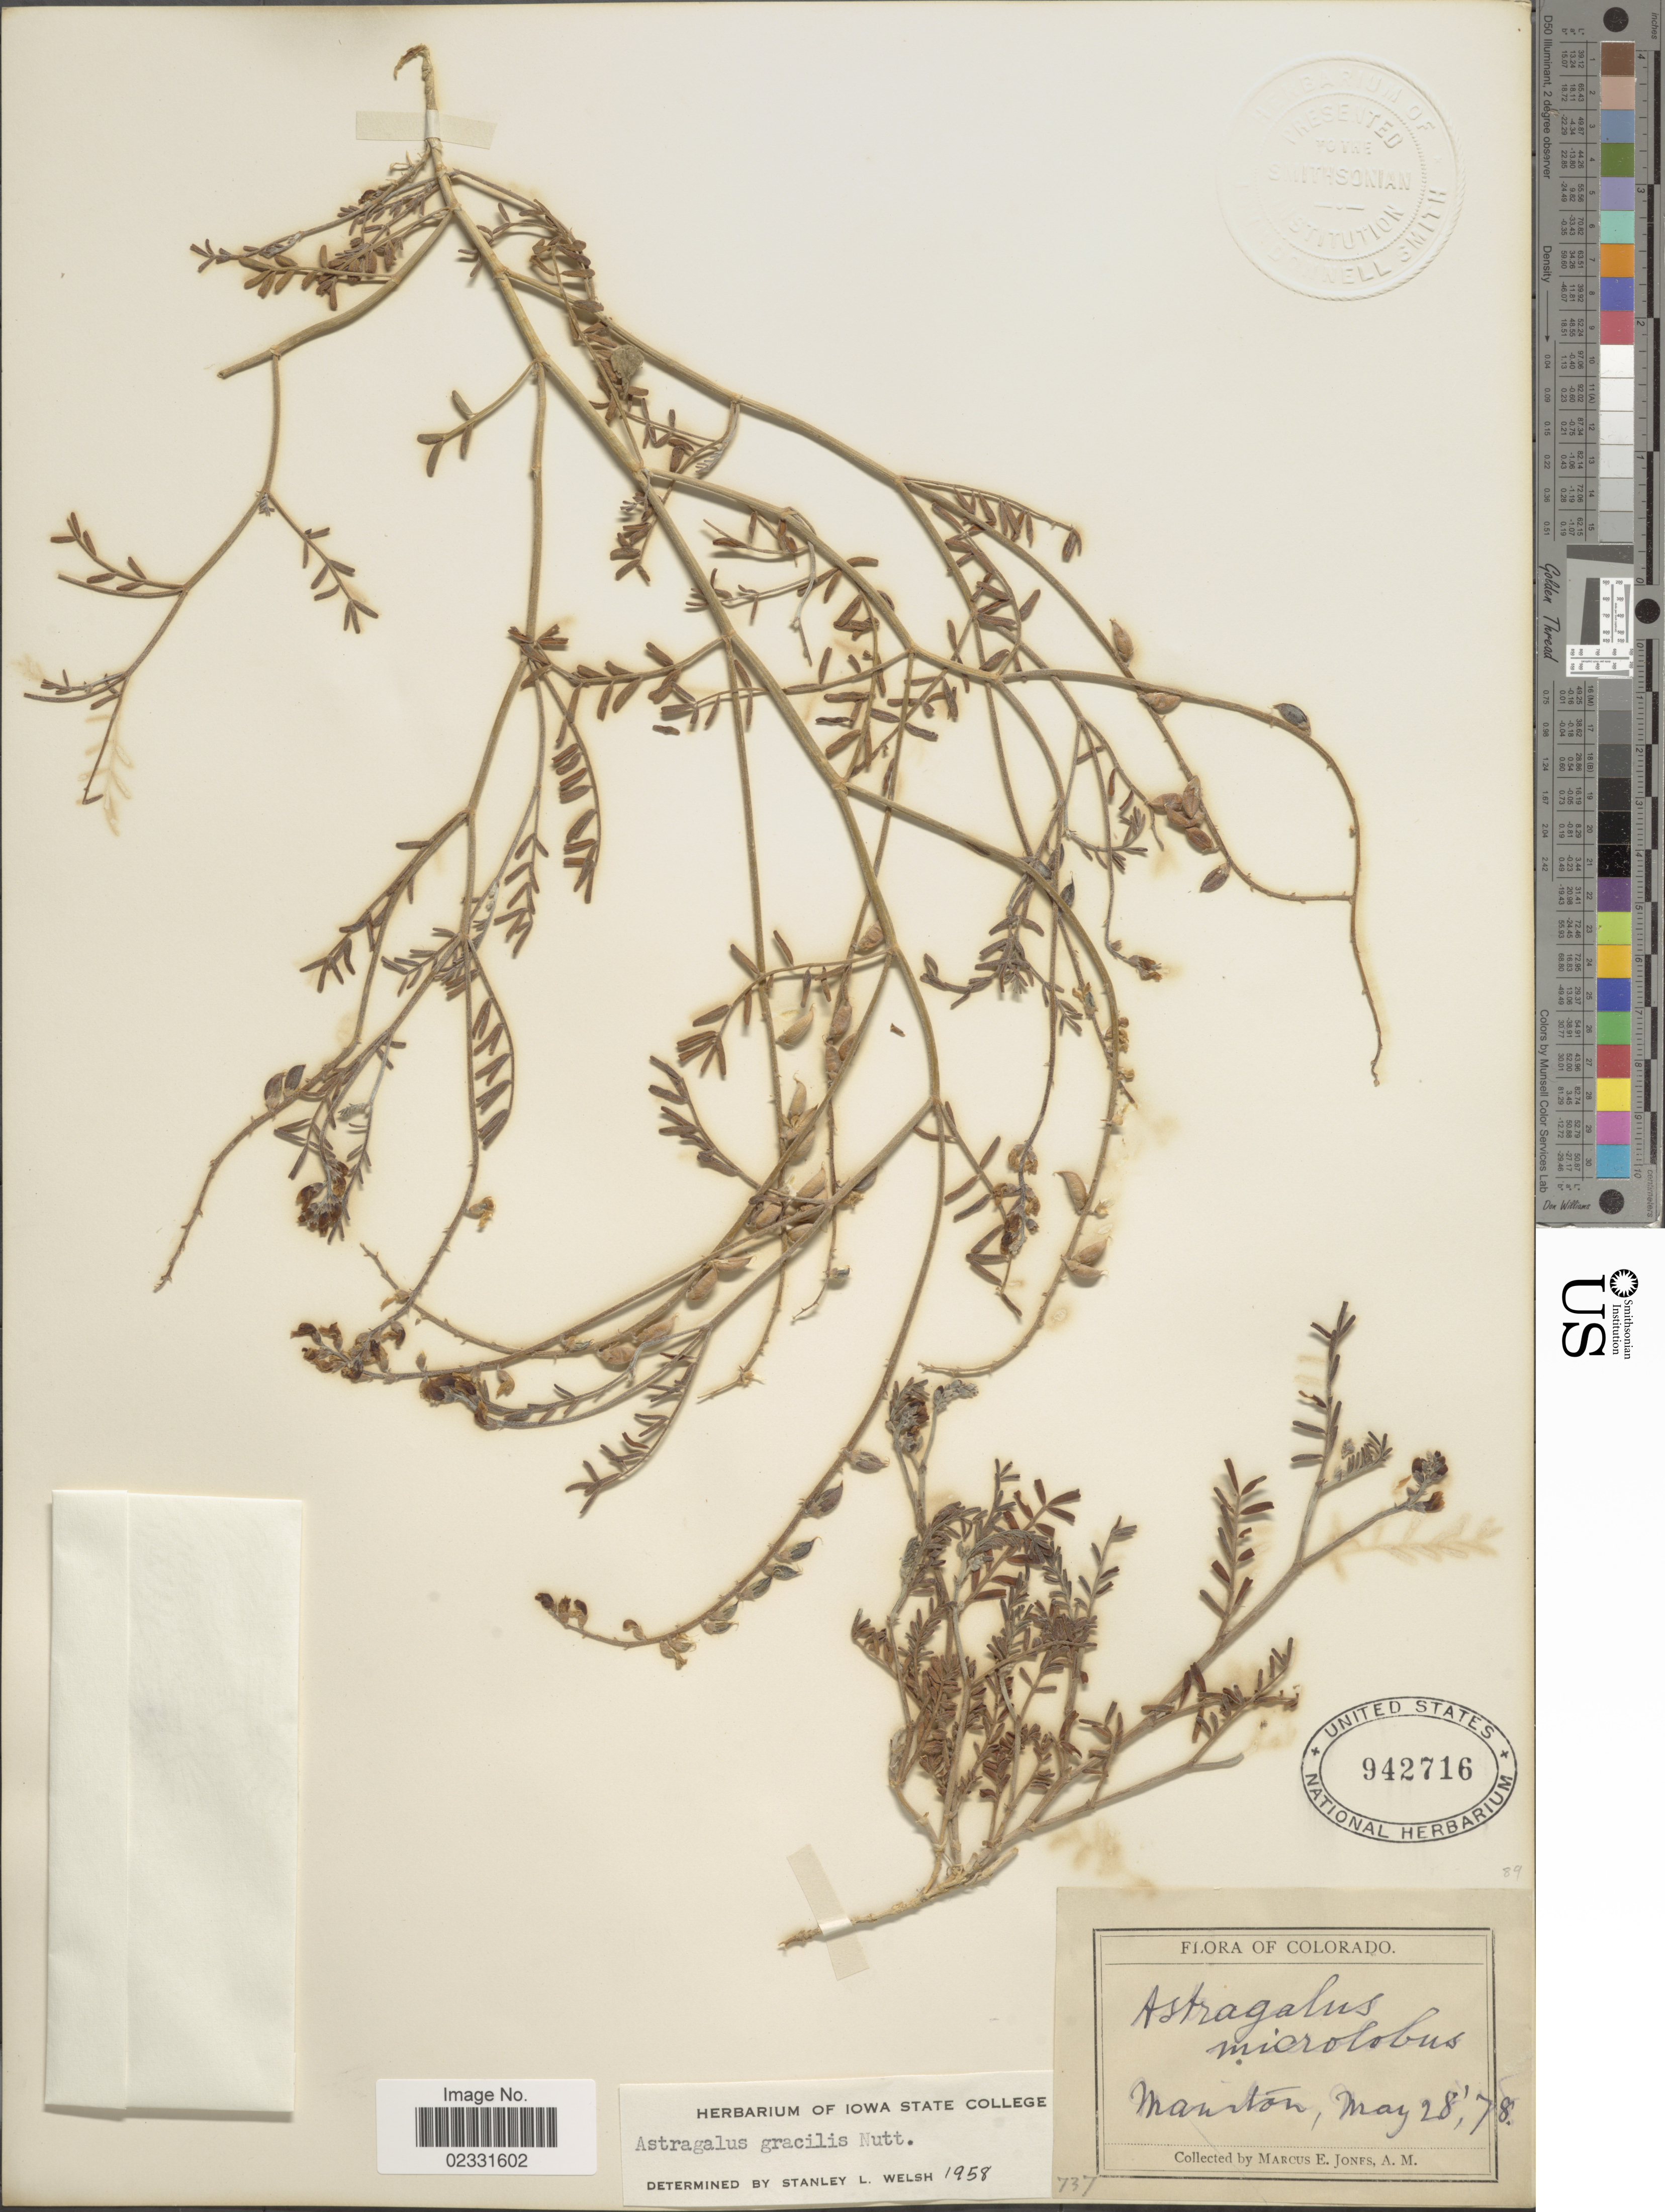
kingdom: Plantae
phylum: Tracheophyta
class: Magnoliopsida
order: Fabales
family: Fabaceae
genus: Astragalus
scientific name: Astragalus gracilis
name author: Nutt.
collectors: M. E. Jones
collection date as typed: Transcribed d/m/y: 28/5/78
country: United States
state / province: Colorado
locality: Maurton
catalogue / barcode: US 942716